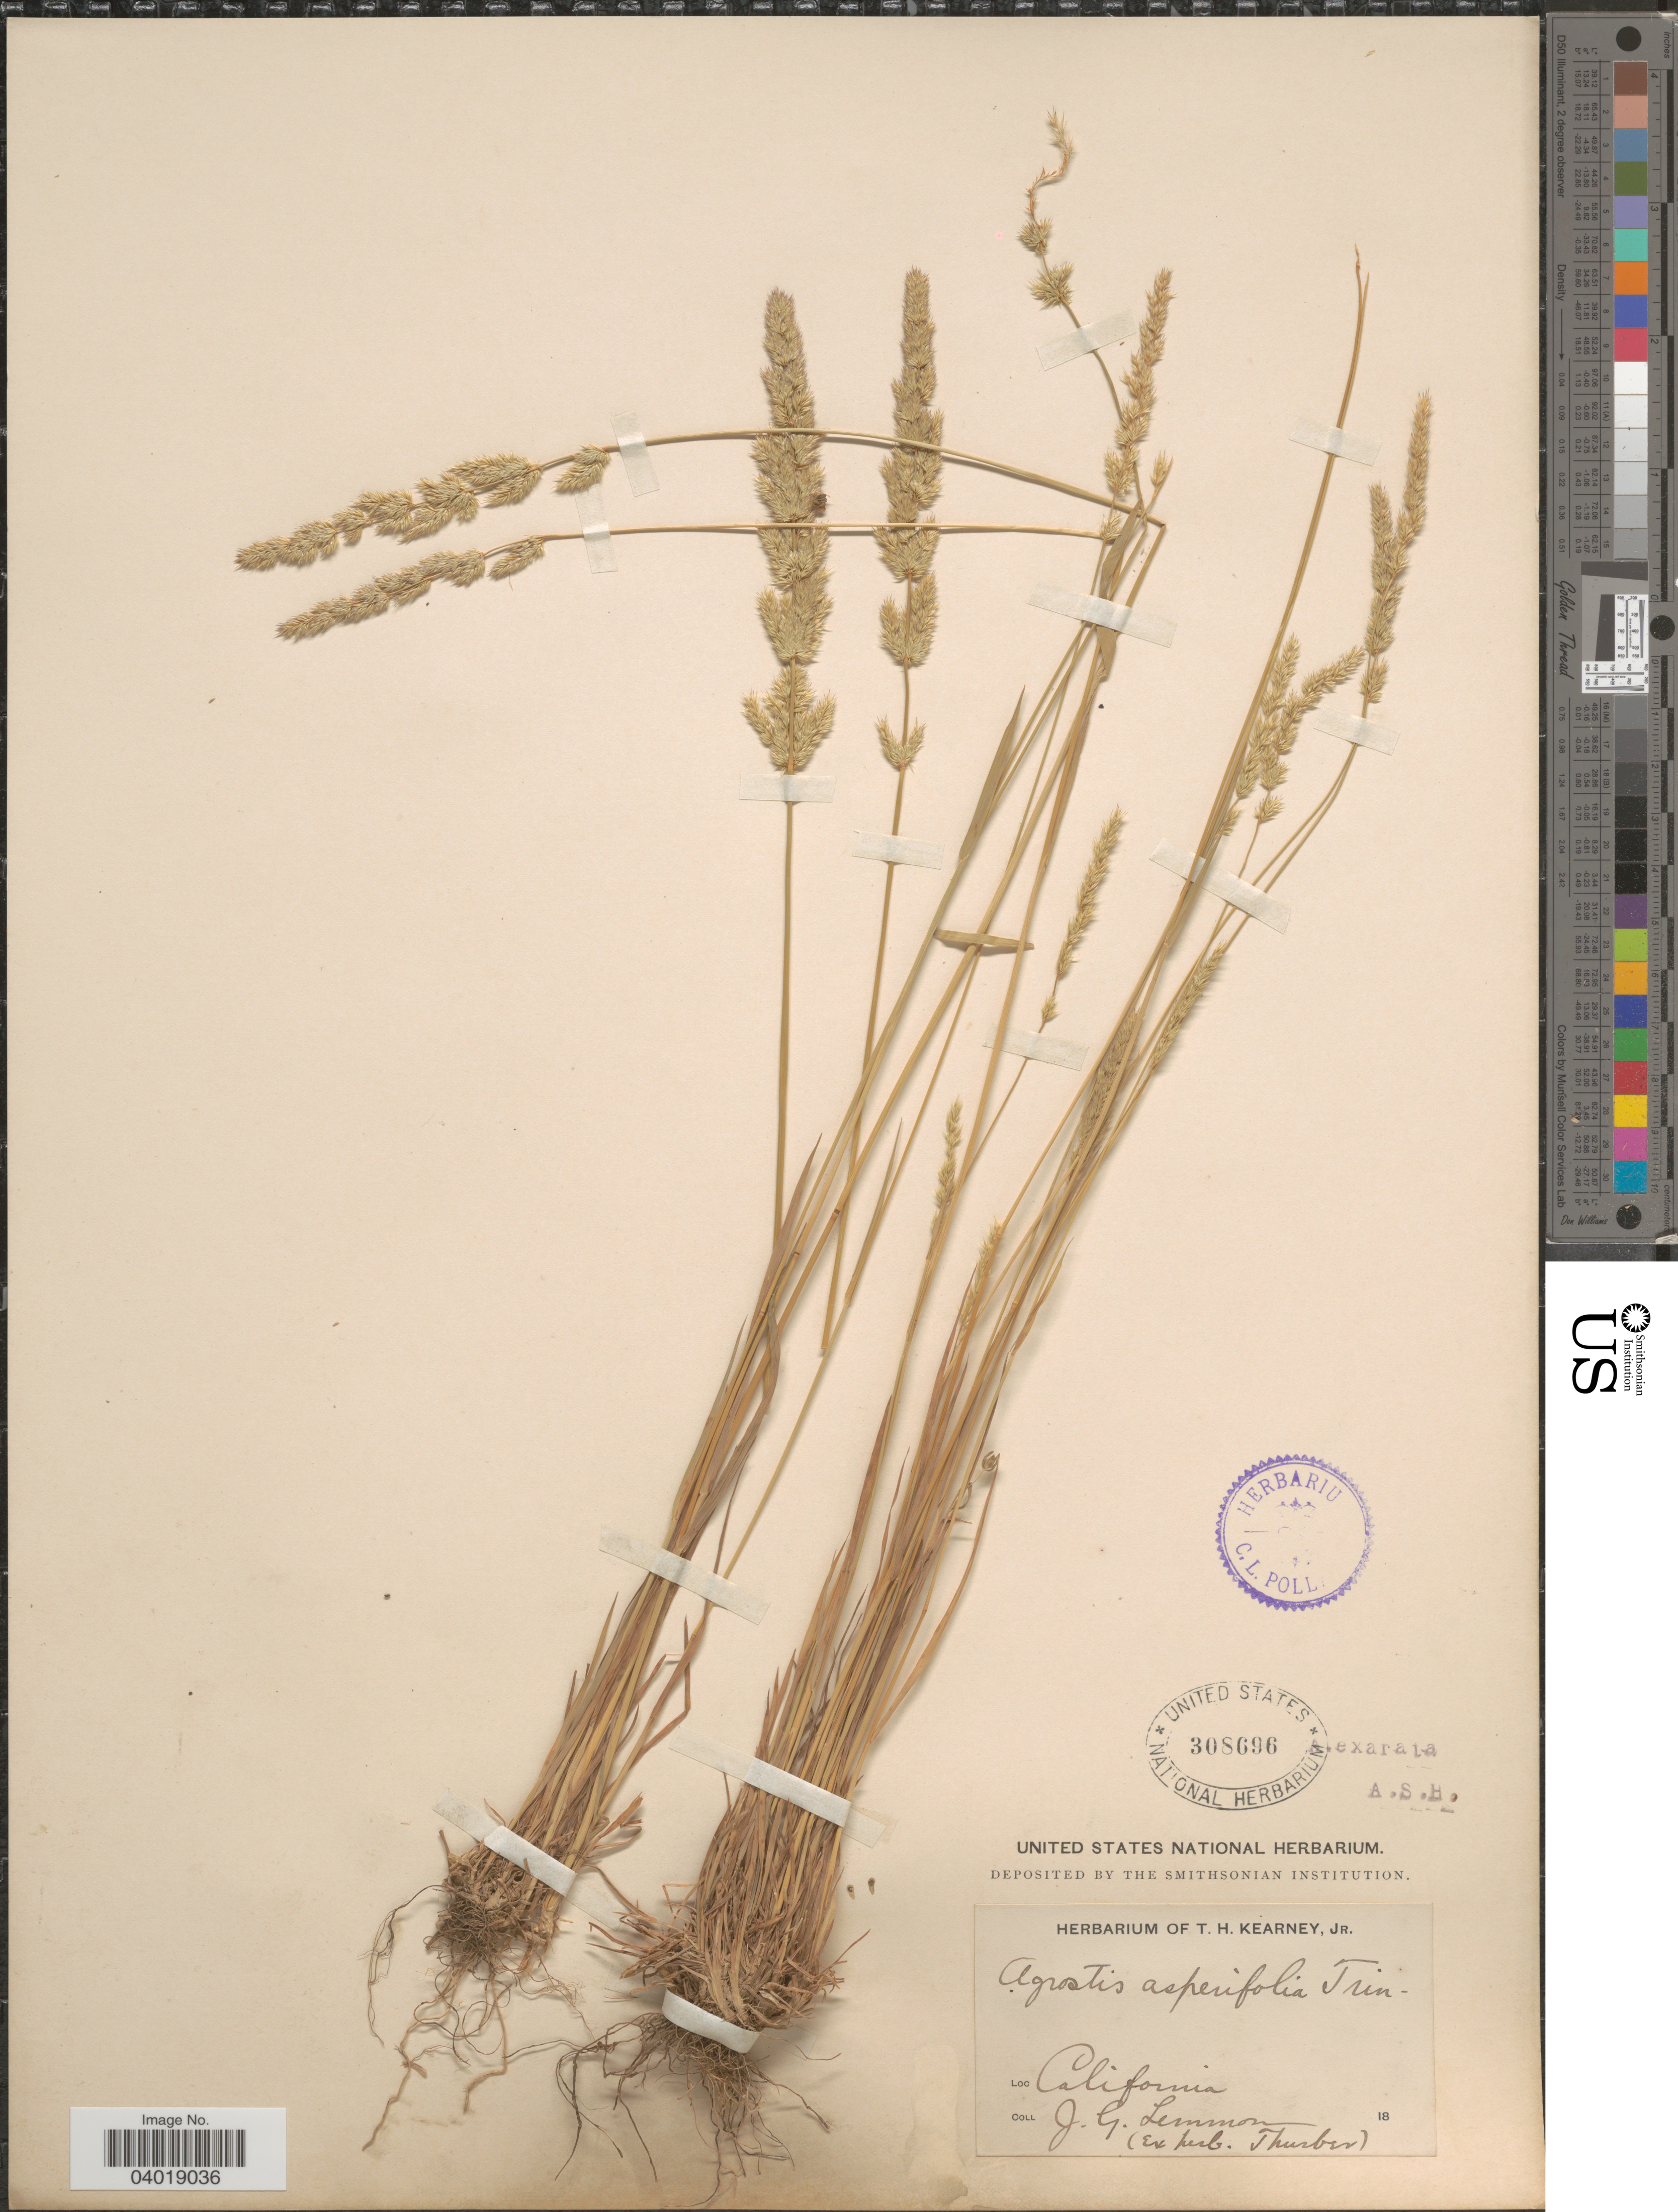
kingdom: Plantae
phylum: Tracheophyta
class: Liliopsida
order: Poales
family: Poaceae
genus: Agrostis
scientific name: Agrostis exarata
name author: Trin.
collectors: J. Lemmon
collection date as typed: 18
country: United States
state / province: California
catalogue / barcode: US 308696